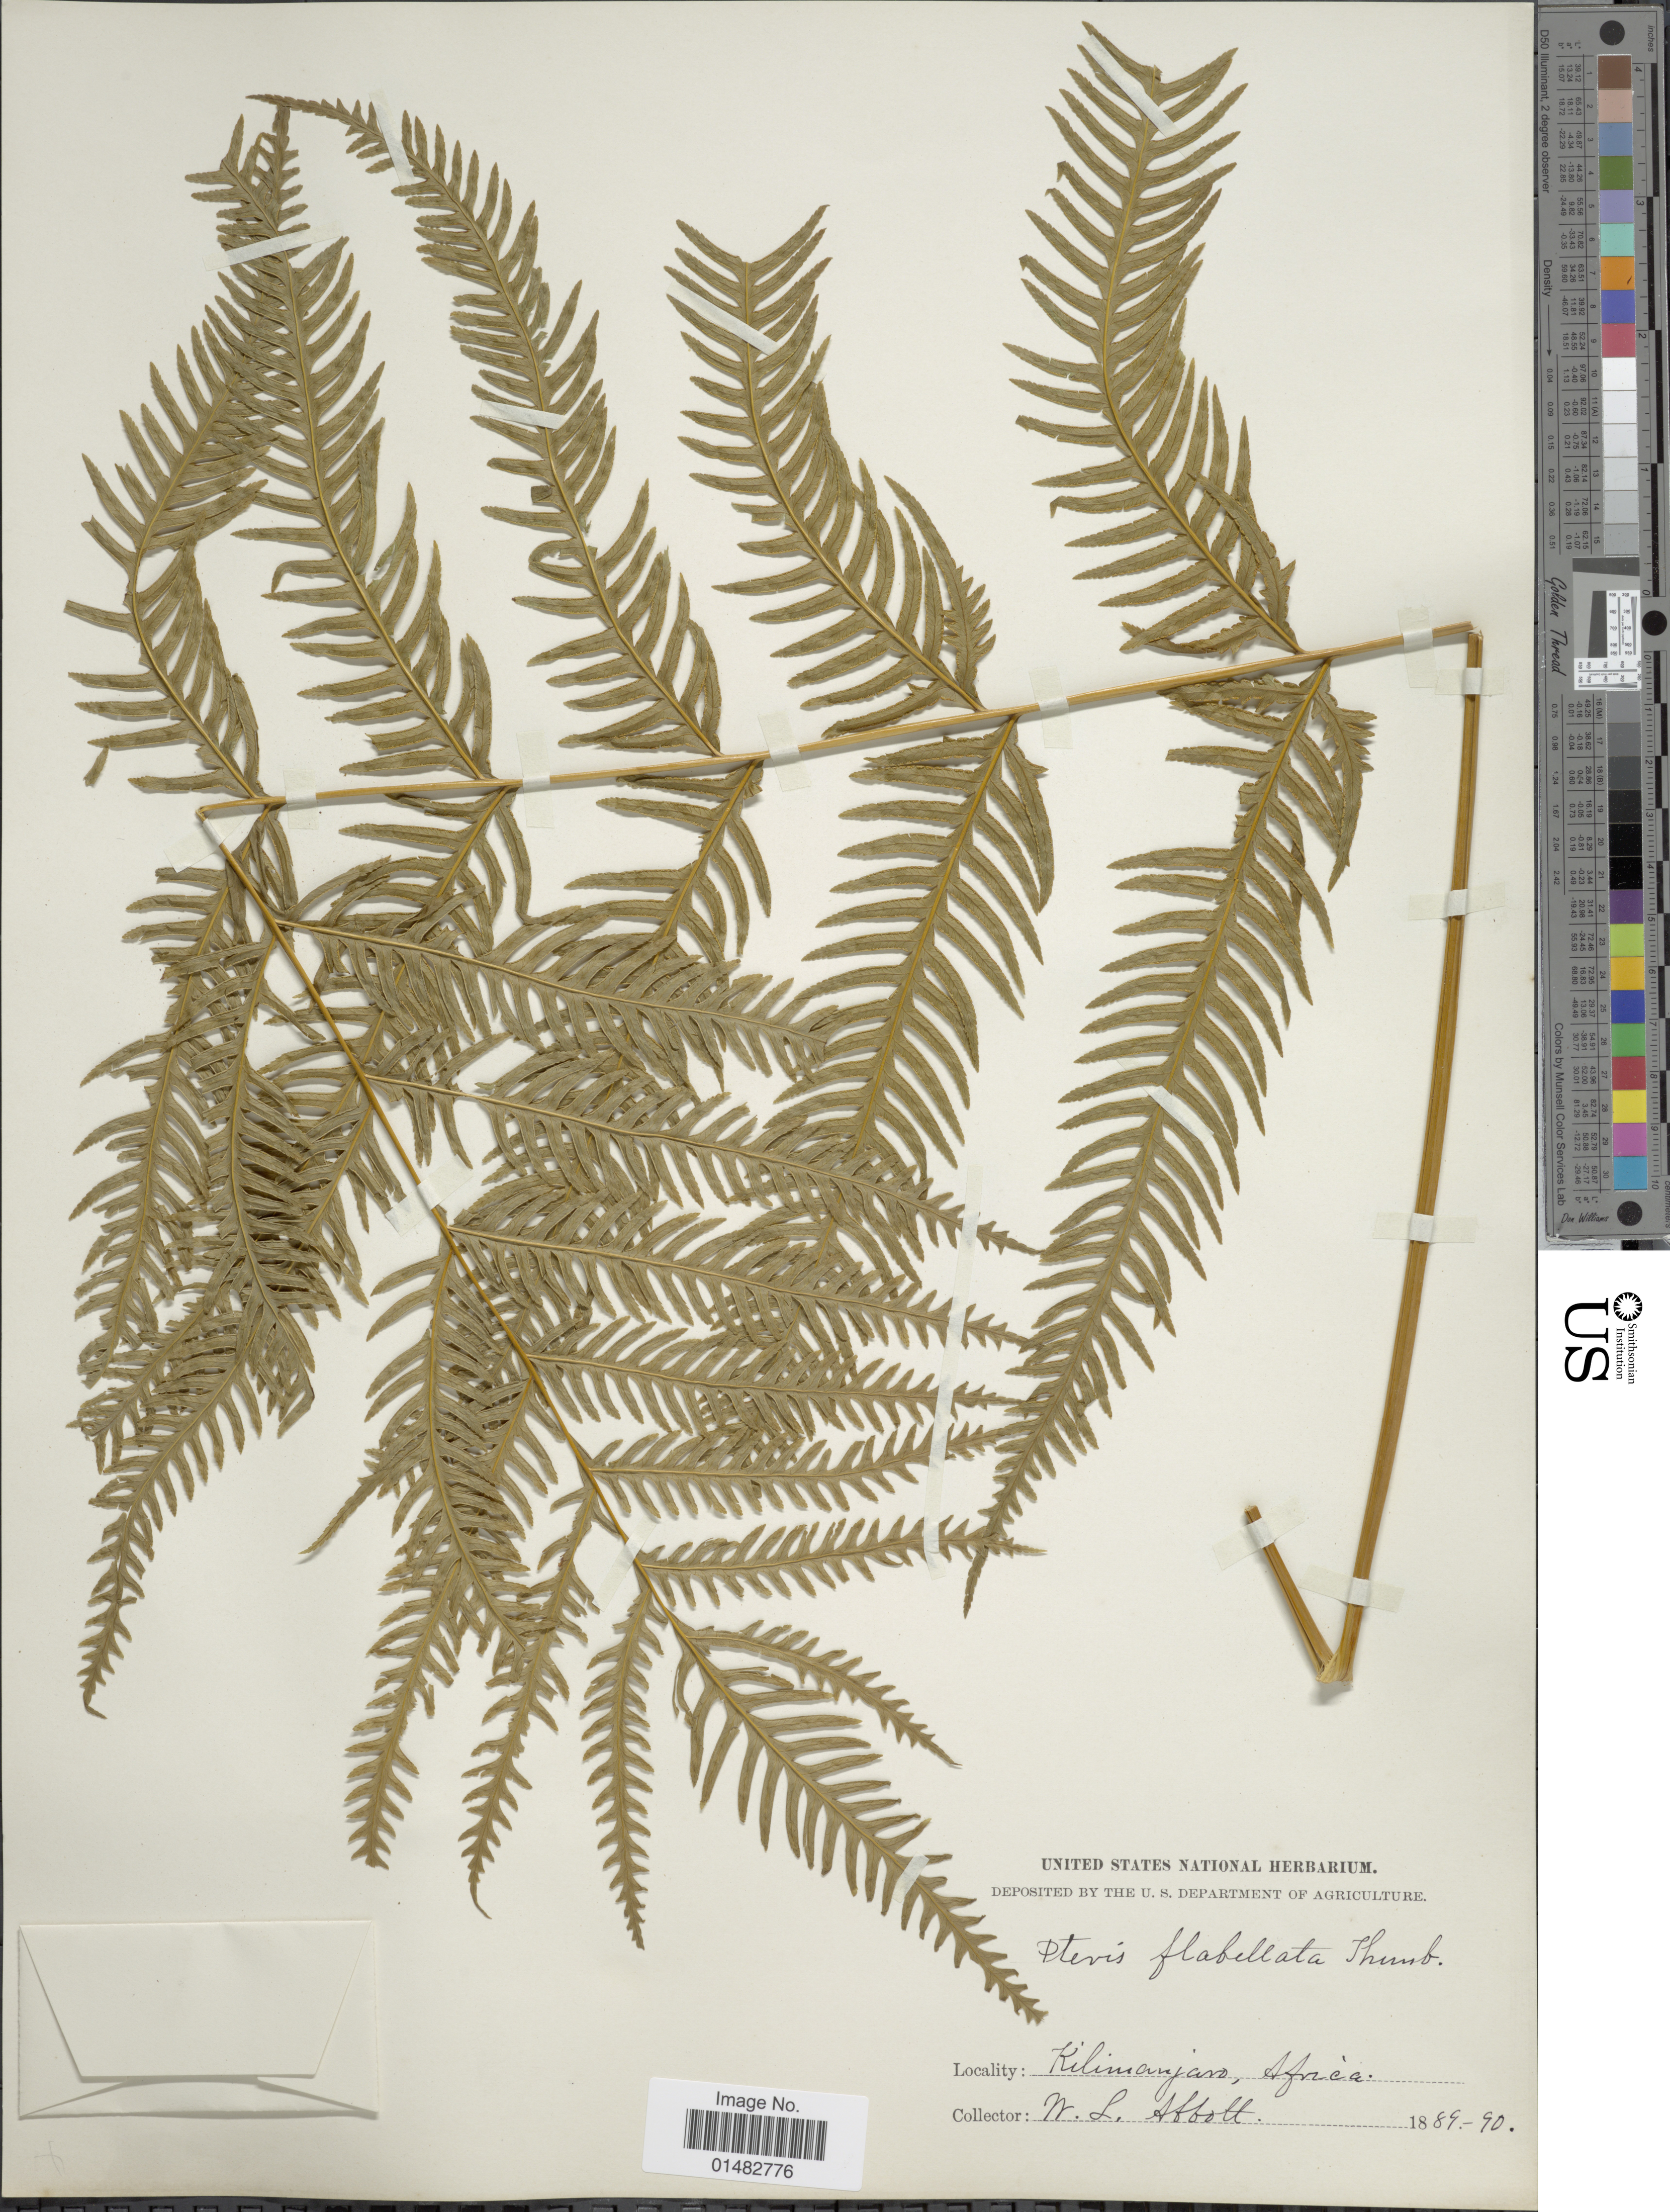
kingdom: Plantae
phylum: Tracheophyta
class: Polypodiopsida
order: Polypodiales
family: Pteridaceae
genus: Pteris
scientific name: Pteris dentata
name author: Forssk.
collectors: W. L. Abbott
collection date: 1889/1890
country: Tanzania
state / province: Kilimanjaro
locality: Kilimanjaro, Africa